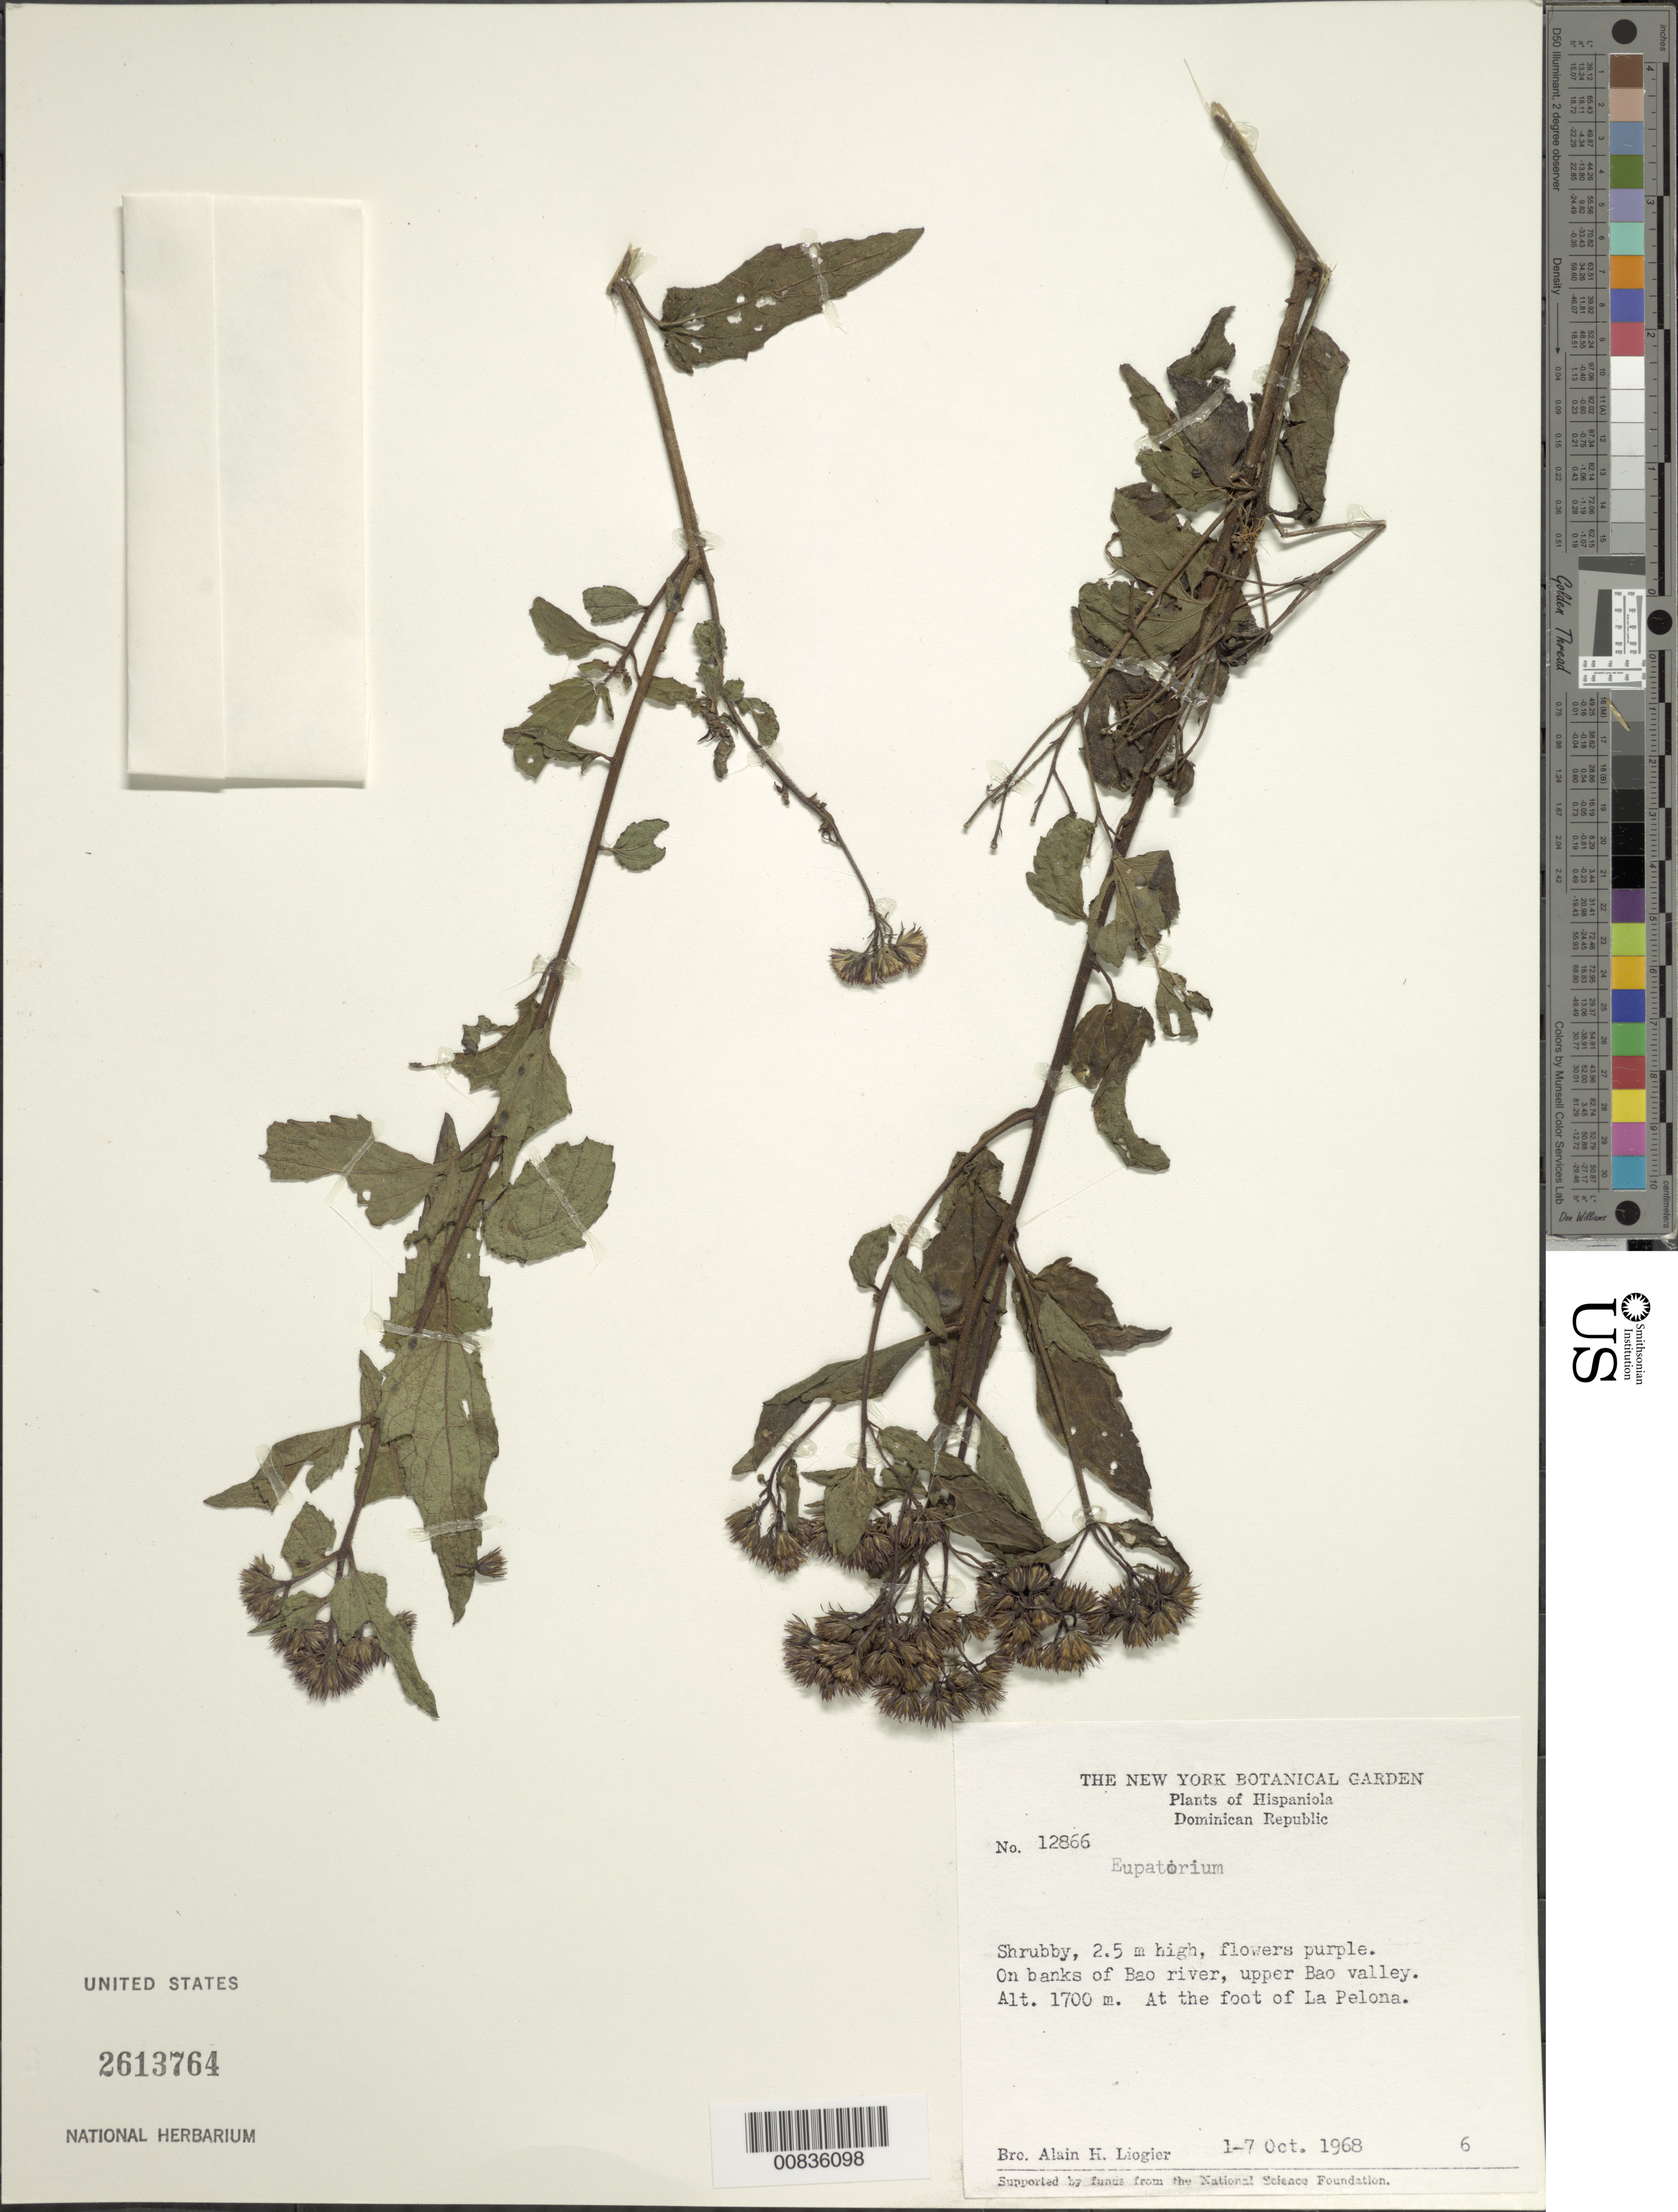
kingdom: Plantae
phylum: Tracheophyta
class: Magnoliopsida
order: Asterales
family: Asteraceae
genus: Koanophyllon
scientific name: Koanophyllon gracilipes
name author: (Urb.) R.M. King & H. Rob.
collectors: A. H. Liogier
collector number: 12866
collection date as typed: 01 Oct 1968 to 07 Oct 1968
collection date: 1968-10-01/1968-10-07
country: Dominican Republic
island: Hispaniola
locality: Bao River, upper Bao valley, at the foot of La Pelona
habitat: On river banks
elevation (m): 1700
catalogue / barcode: US 2613764